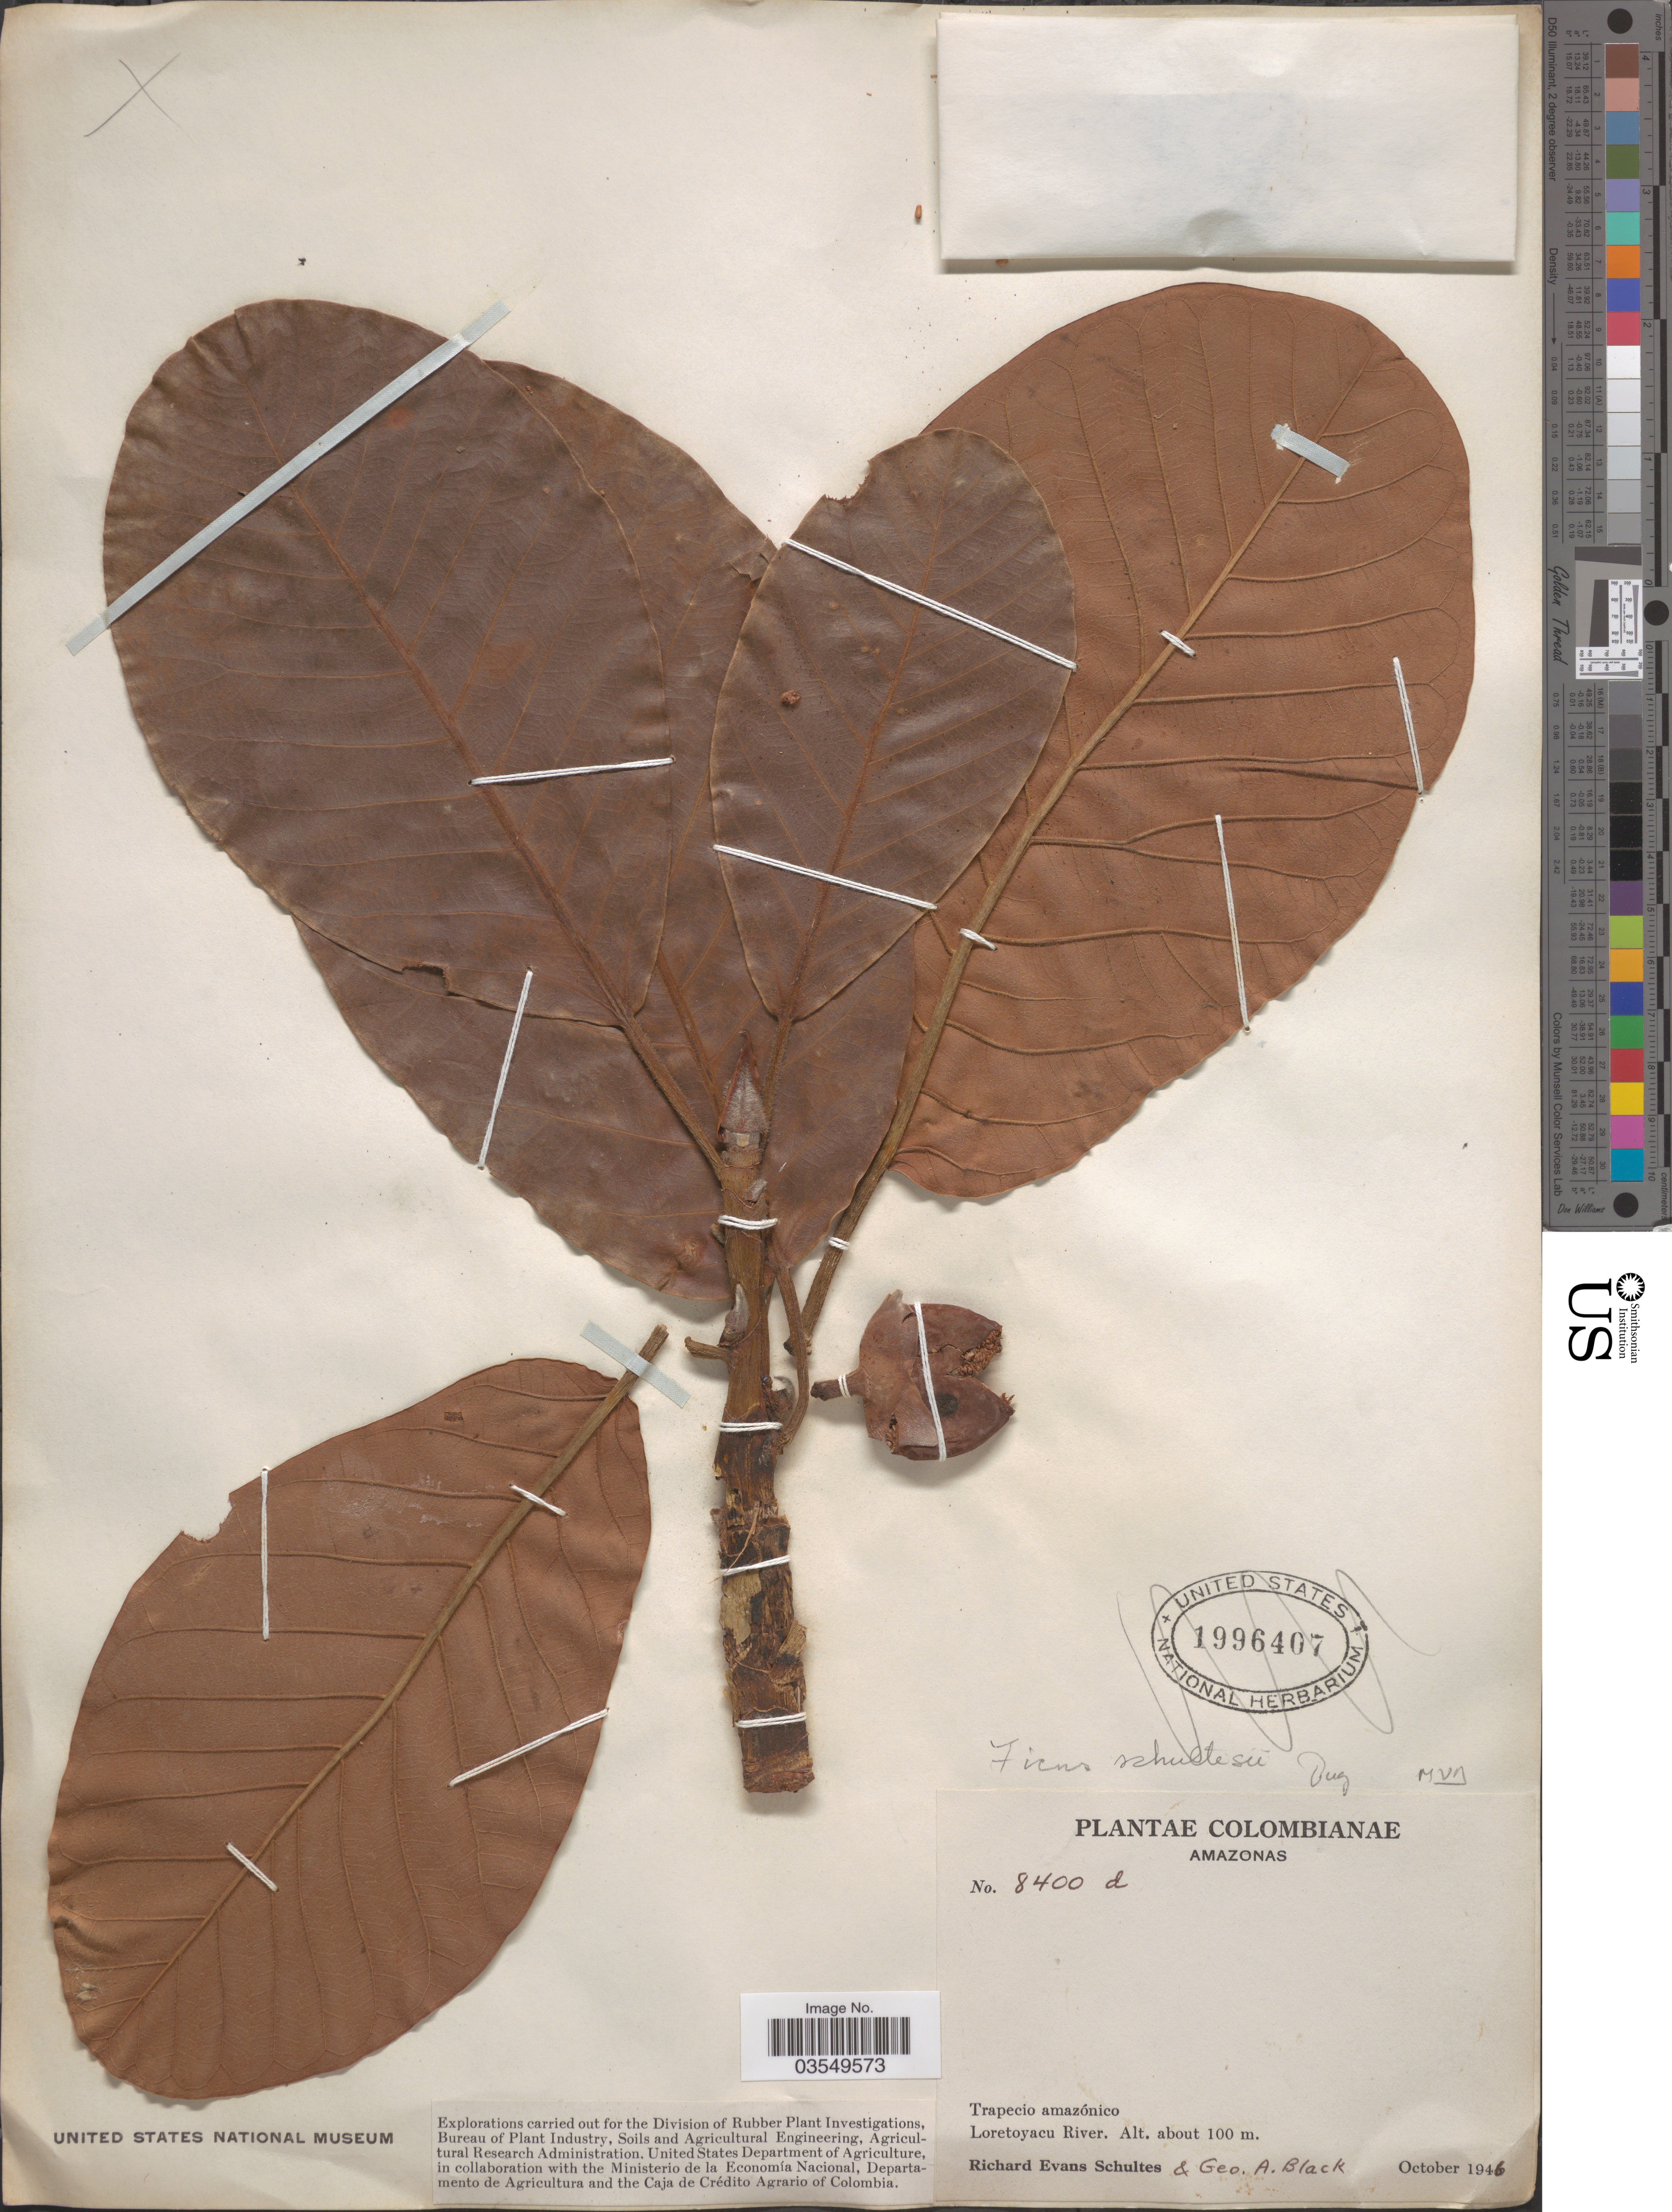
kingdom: Plantae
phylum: Tracheophyta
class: Magnoliopsida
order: Rosales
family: Moraceae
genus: Ficus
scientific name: Ficus schultesii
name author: Dugand G.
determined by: Mitidieri, Nicole, (WIS), University of Wisconsin - Madison (UNITED STATES)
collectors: R. E. Schultes & G. A. Black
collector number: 8400d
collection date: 1946-10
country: Colombia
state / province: Amazônas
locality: Trapecio amazónico. Loretoyacu River.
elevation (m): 100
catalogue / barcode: US 1996407